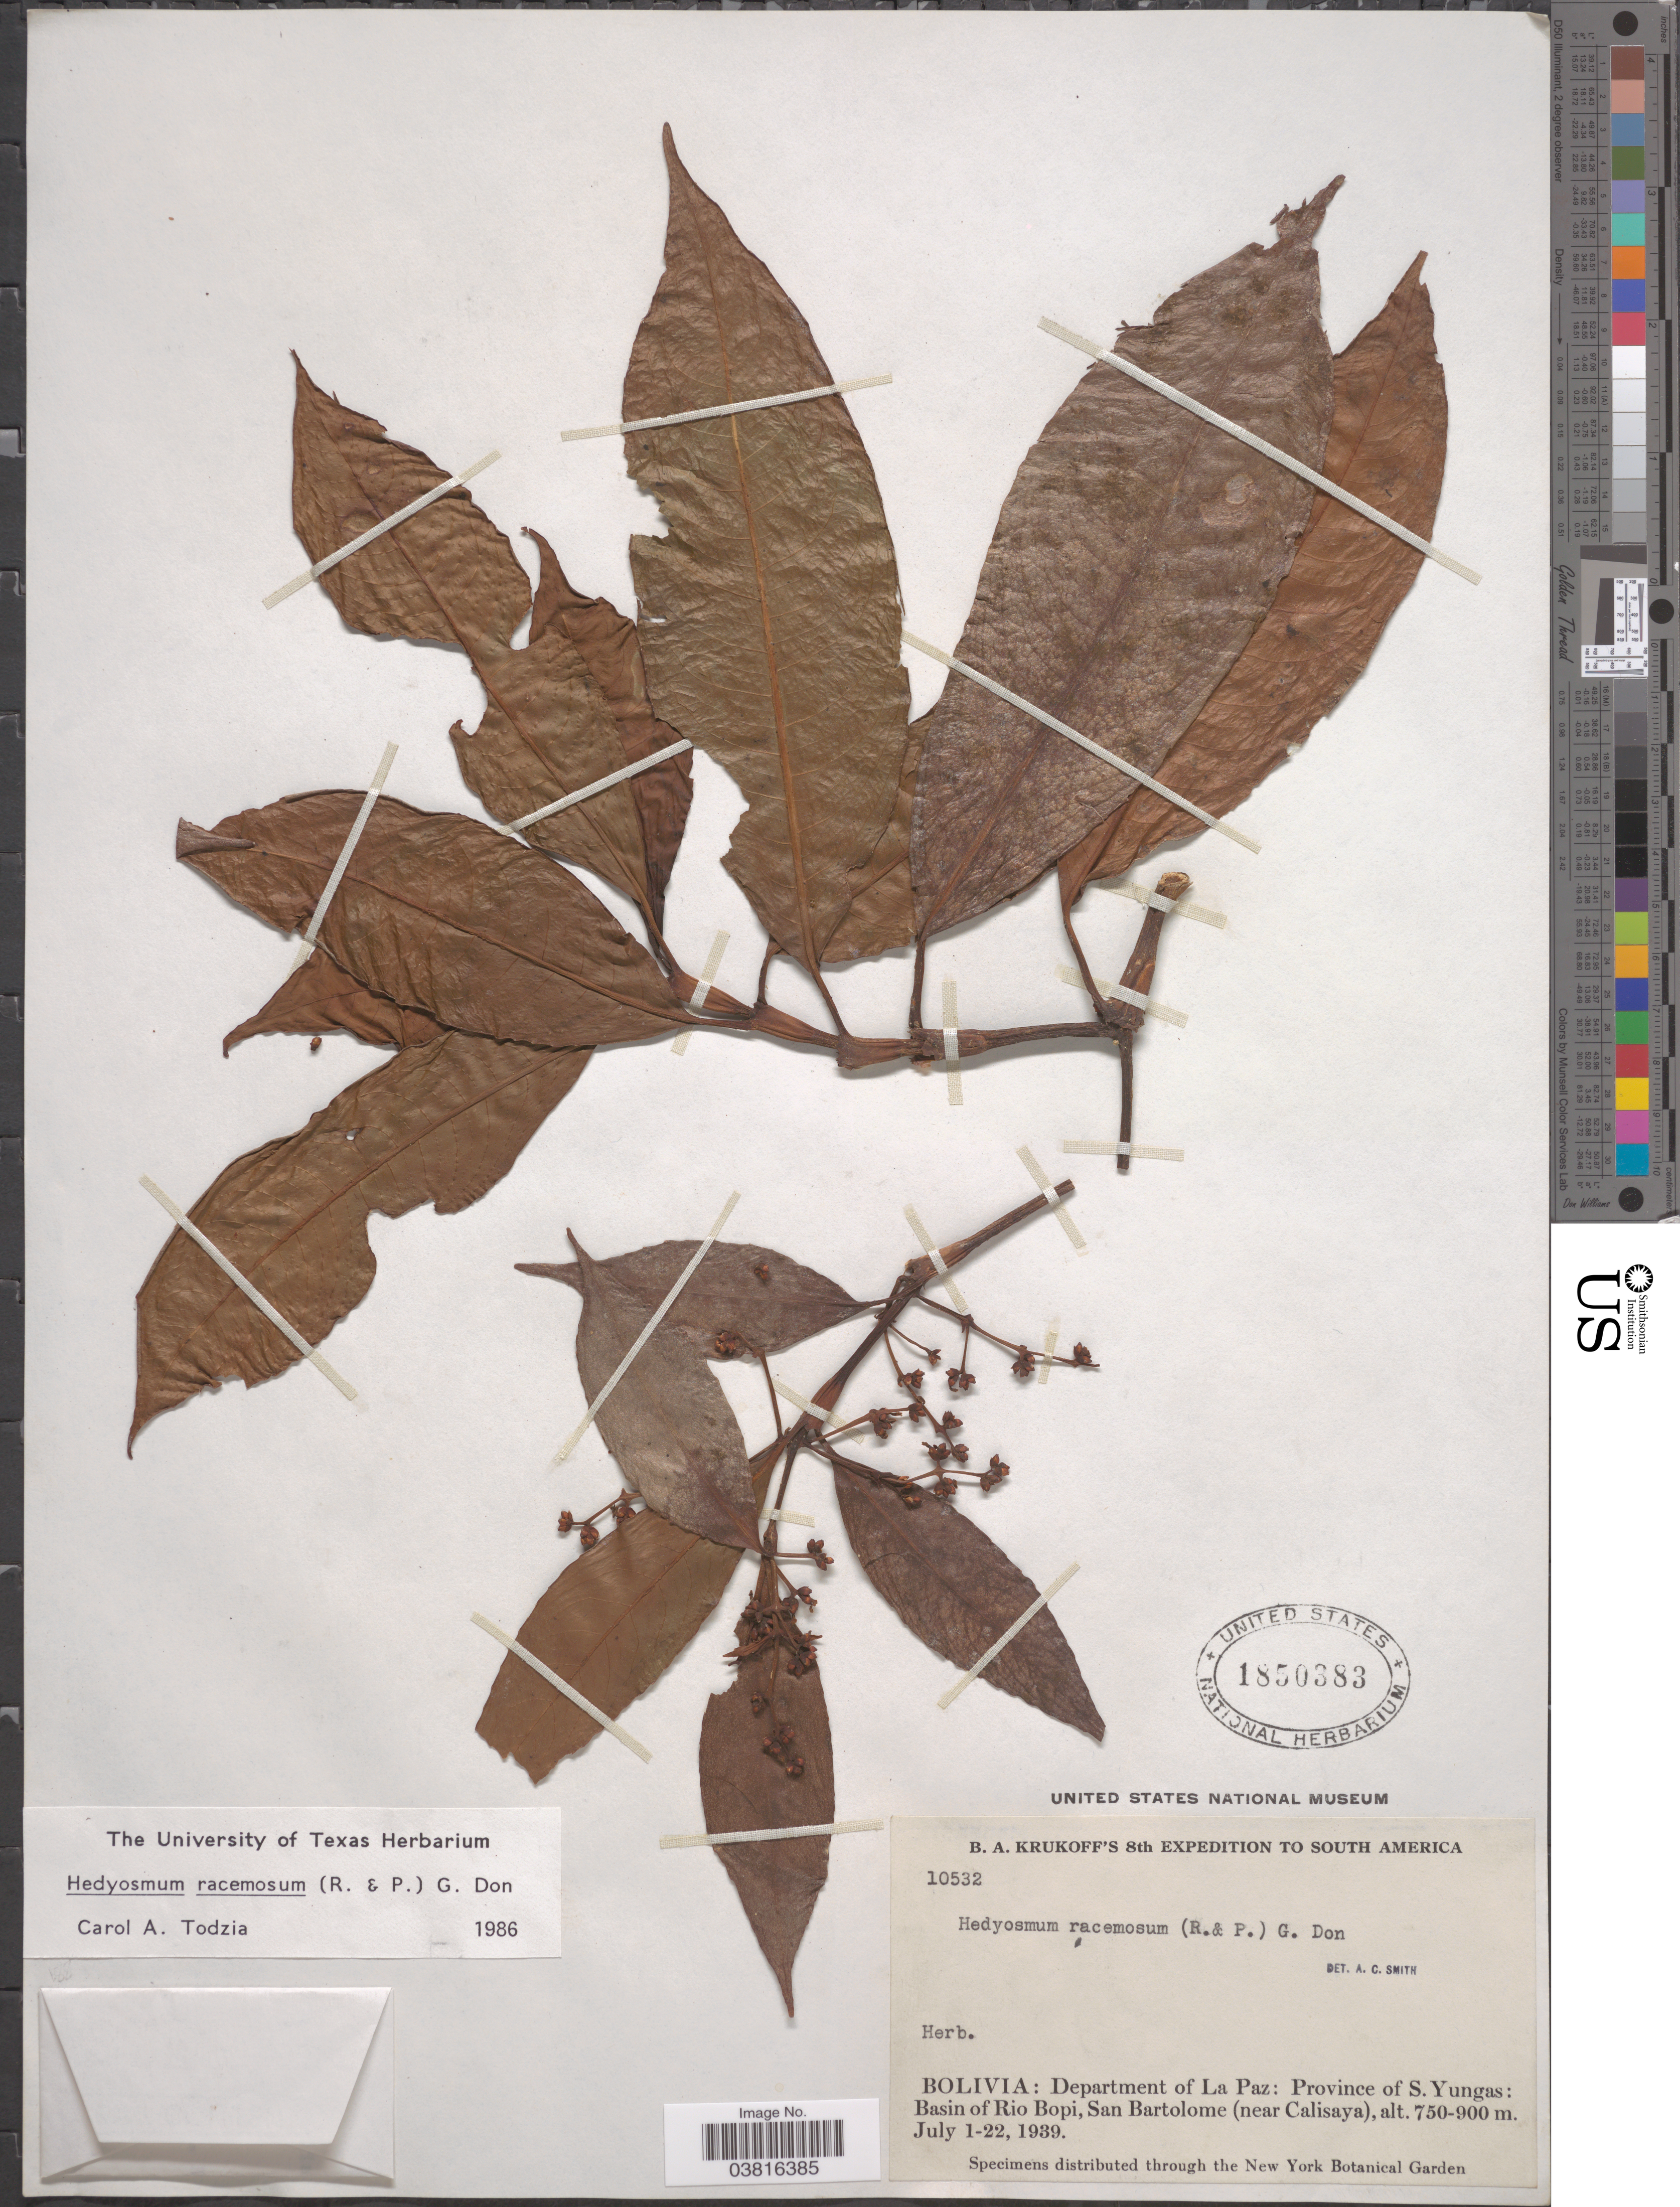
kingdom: Plantae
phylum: Tracheophyta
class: Magnoliopsida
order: Chloranthales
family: Chloranthaceae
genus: Hedyosmum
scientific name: Hedyosmum racemosum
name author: (Ruiz & Pav.) G. Don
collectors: B. A. Krukoff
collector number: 10532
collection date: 1939-07-01/1939-07-22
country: Bolivia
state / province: La Paz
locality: Department of La Paz: Province of S. Yungas: Basin of Rio Bopi, San Bartolome (near Calisaya).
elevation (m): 750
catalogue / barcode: US 1850383